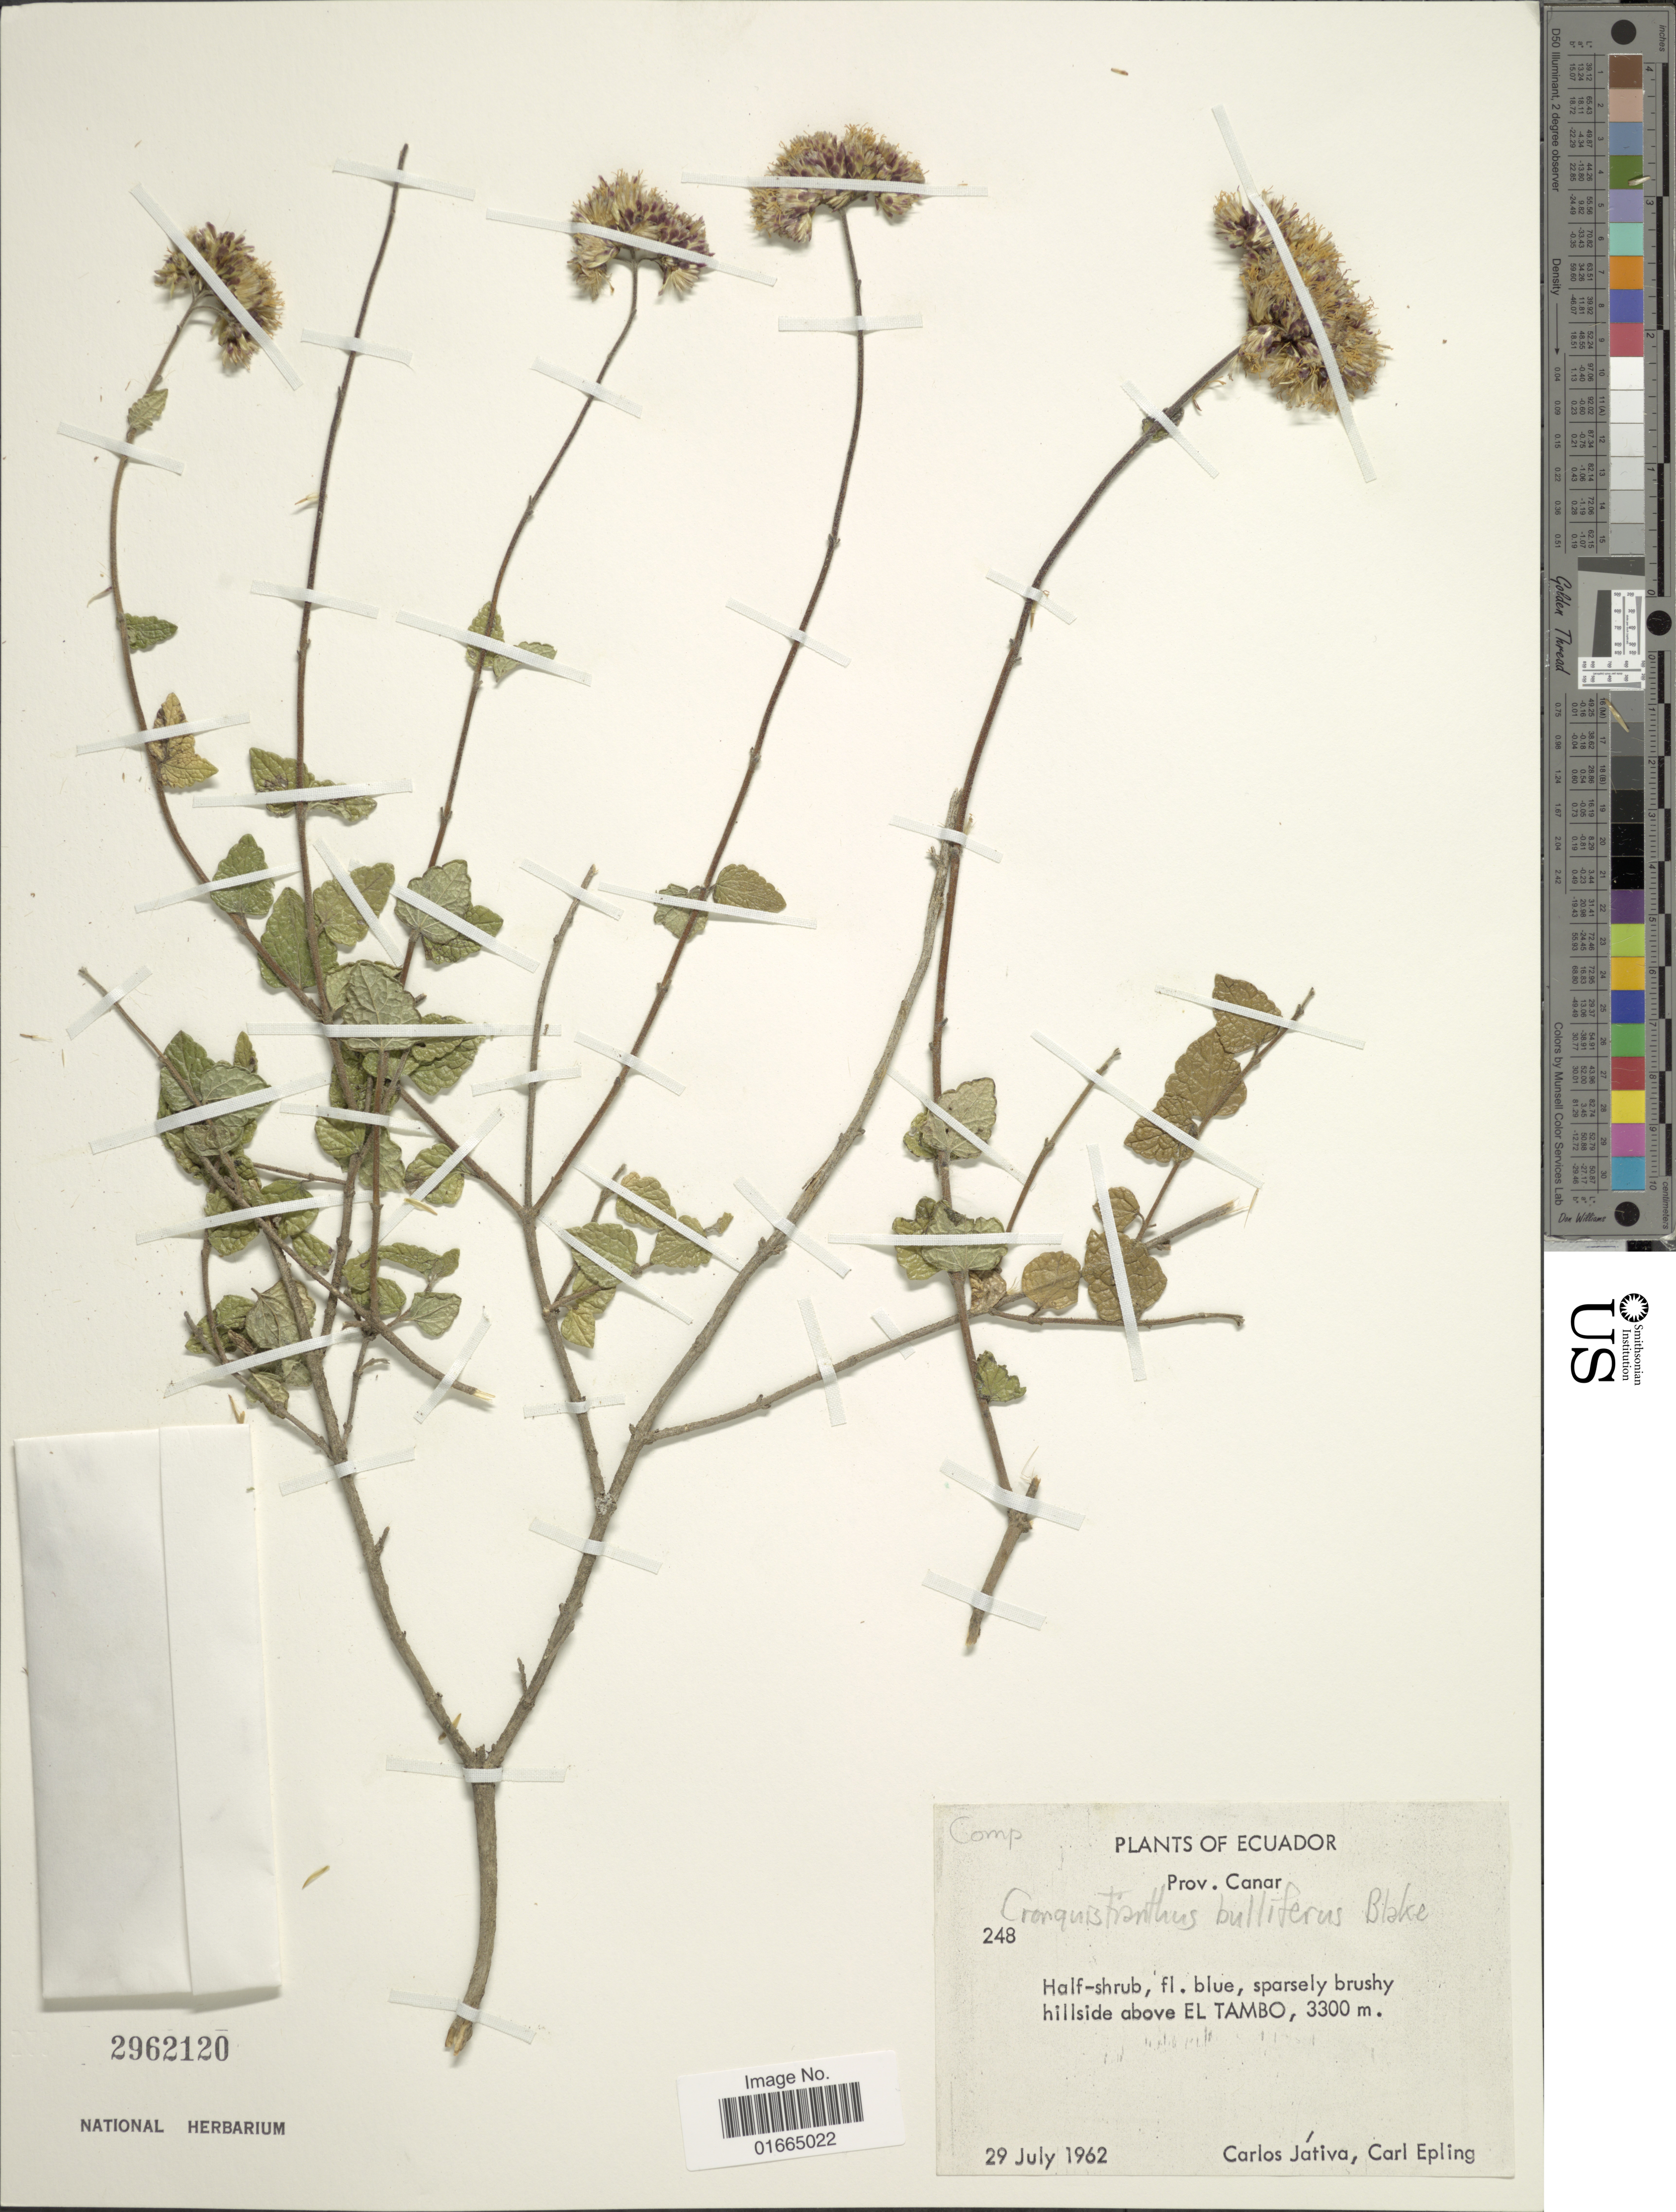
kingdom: Plantae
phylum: Tracheophyta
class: Magnoliopsida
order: Asterales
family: Asteraceae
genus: Cronquistianthus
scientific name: Cronquistianthus bulliferus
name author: (S.F. Blake) R.M. King & H. Rob.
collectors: C. D. Játiva & C. C. Epling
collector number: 248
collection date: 1962-07-29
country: Ecuador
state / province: Cañar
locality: Prov. Canar. Sparsely brushy hillside above El Tambo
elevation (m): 3300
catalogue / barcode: US 2962120